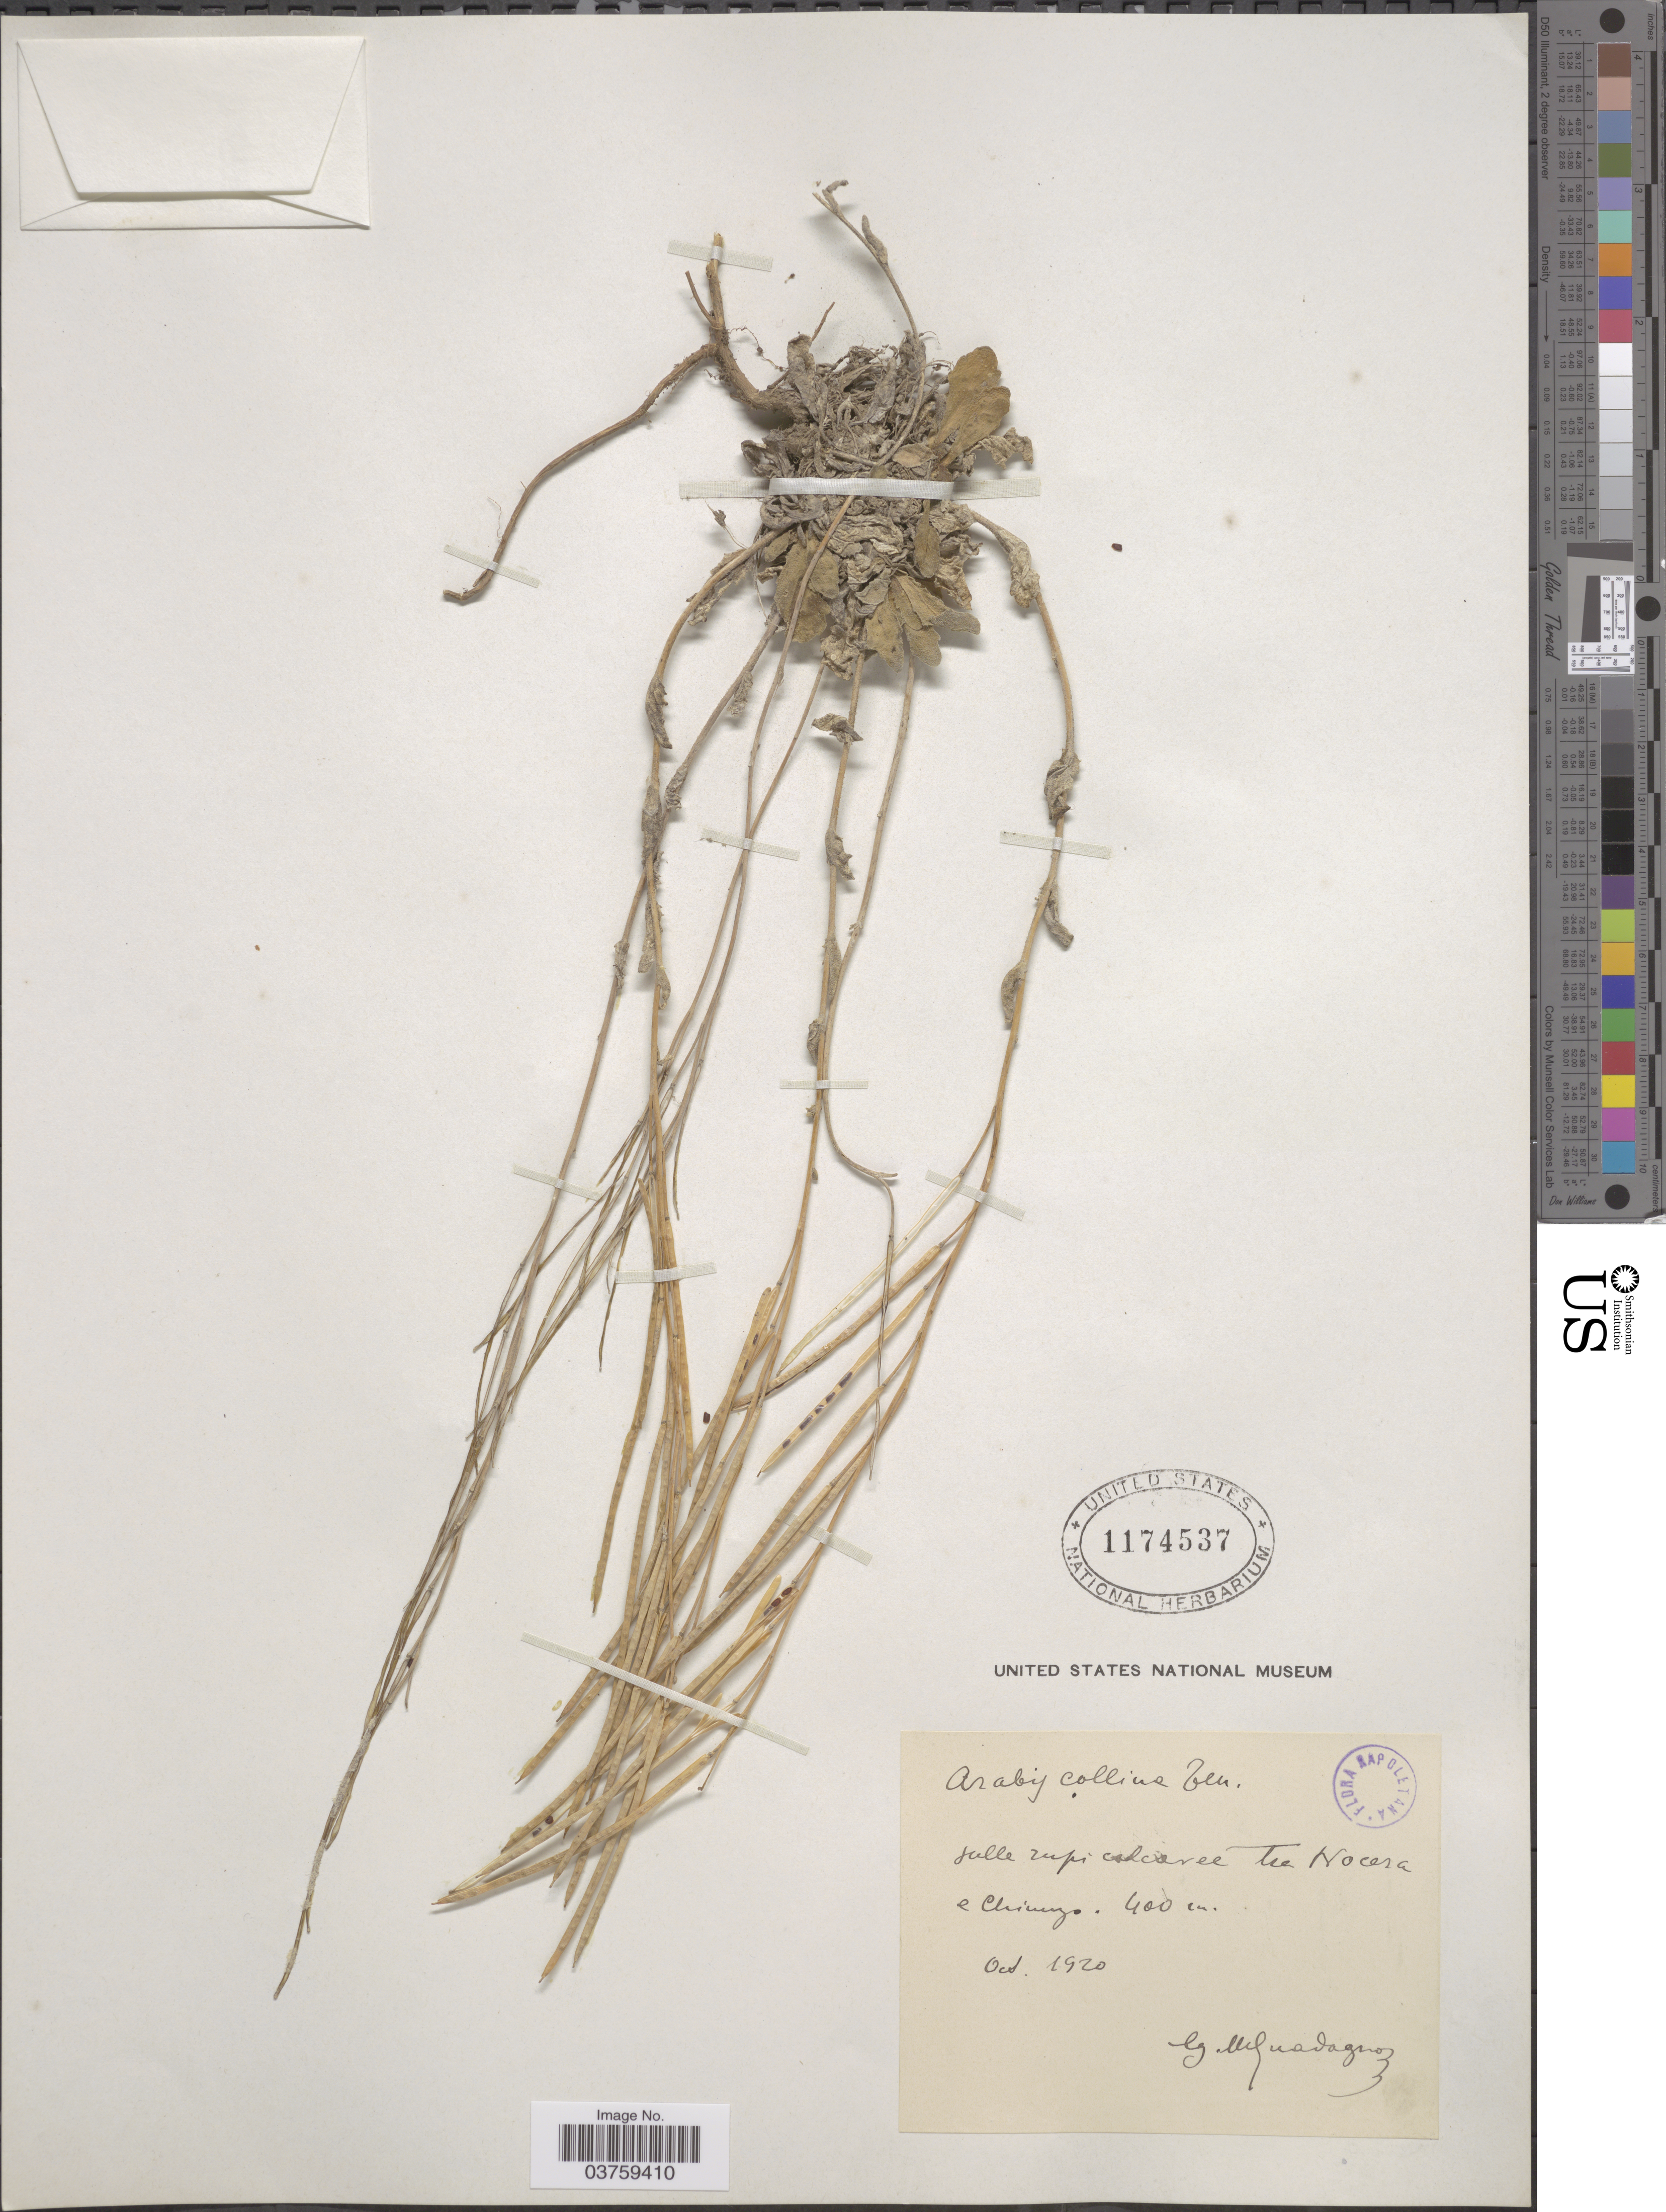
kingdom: Plantae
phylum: Tracheophyta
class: Magnoliopsida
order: Brassicales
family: Brassicaceae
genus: Arabis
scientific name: Arabis collina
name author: Ten.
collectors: M. Guadagno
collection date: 1920-10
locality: Julle zupi calcaree Tie Hocera e Chiugo.*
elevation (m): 400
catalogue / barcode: US 1174537